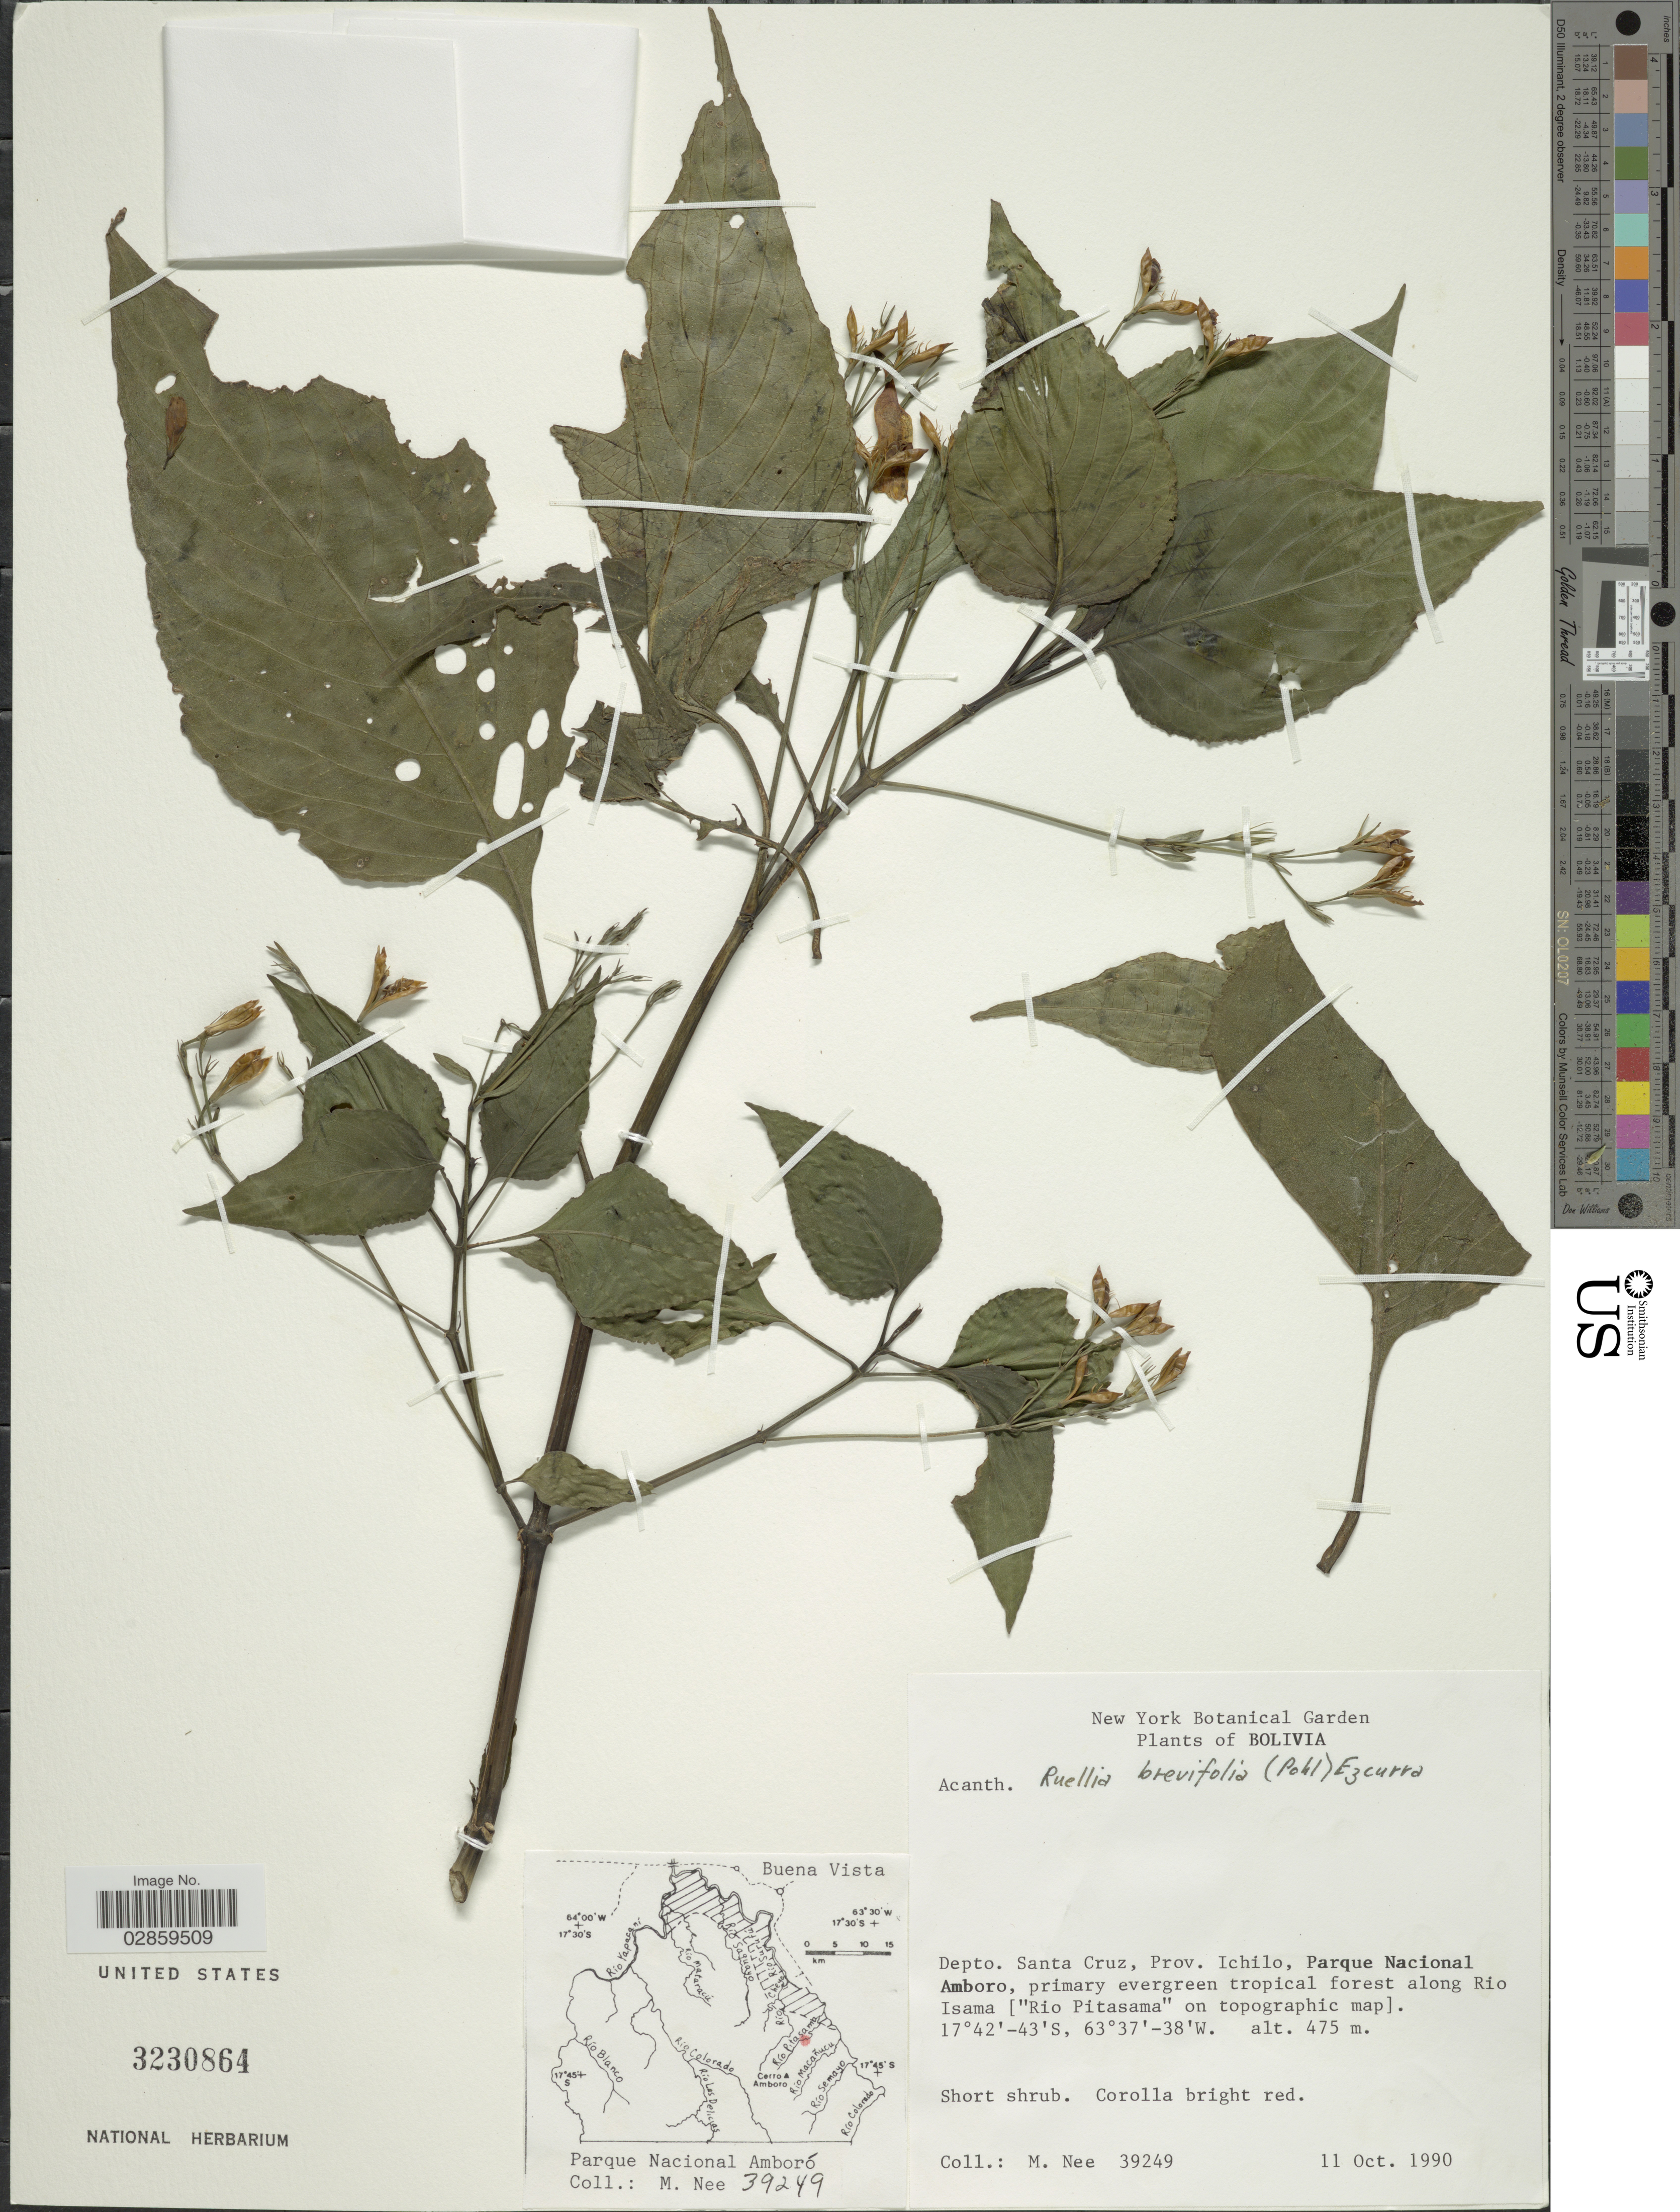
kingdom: Plantae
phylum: Tracheophyta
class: Magnoliopsida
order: Lamiales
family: Acanthaceae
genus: Ruellia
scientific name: Ruellia brevifolia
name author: (Pohl) C. Ezcurra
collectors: M. Nee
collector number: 39249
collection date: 1990-10-11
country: Bolivia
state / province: Santa Cruz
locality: Depto. Santa Cruz, Prov. Ichilo, Parque Nacional Amboro, primary evergreen tropical forest along Rio Isama ["Rio Pitasama" on topographic map].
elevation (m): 475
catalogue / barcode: US 3230864